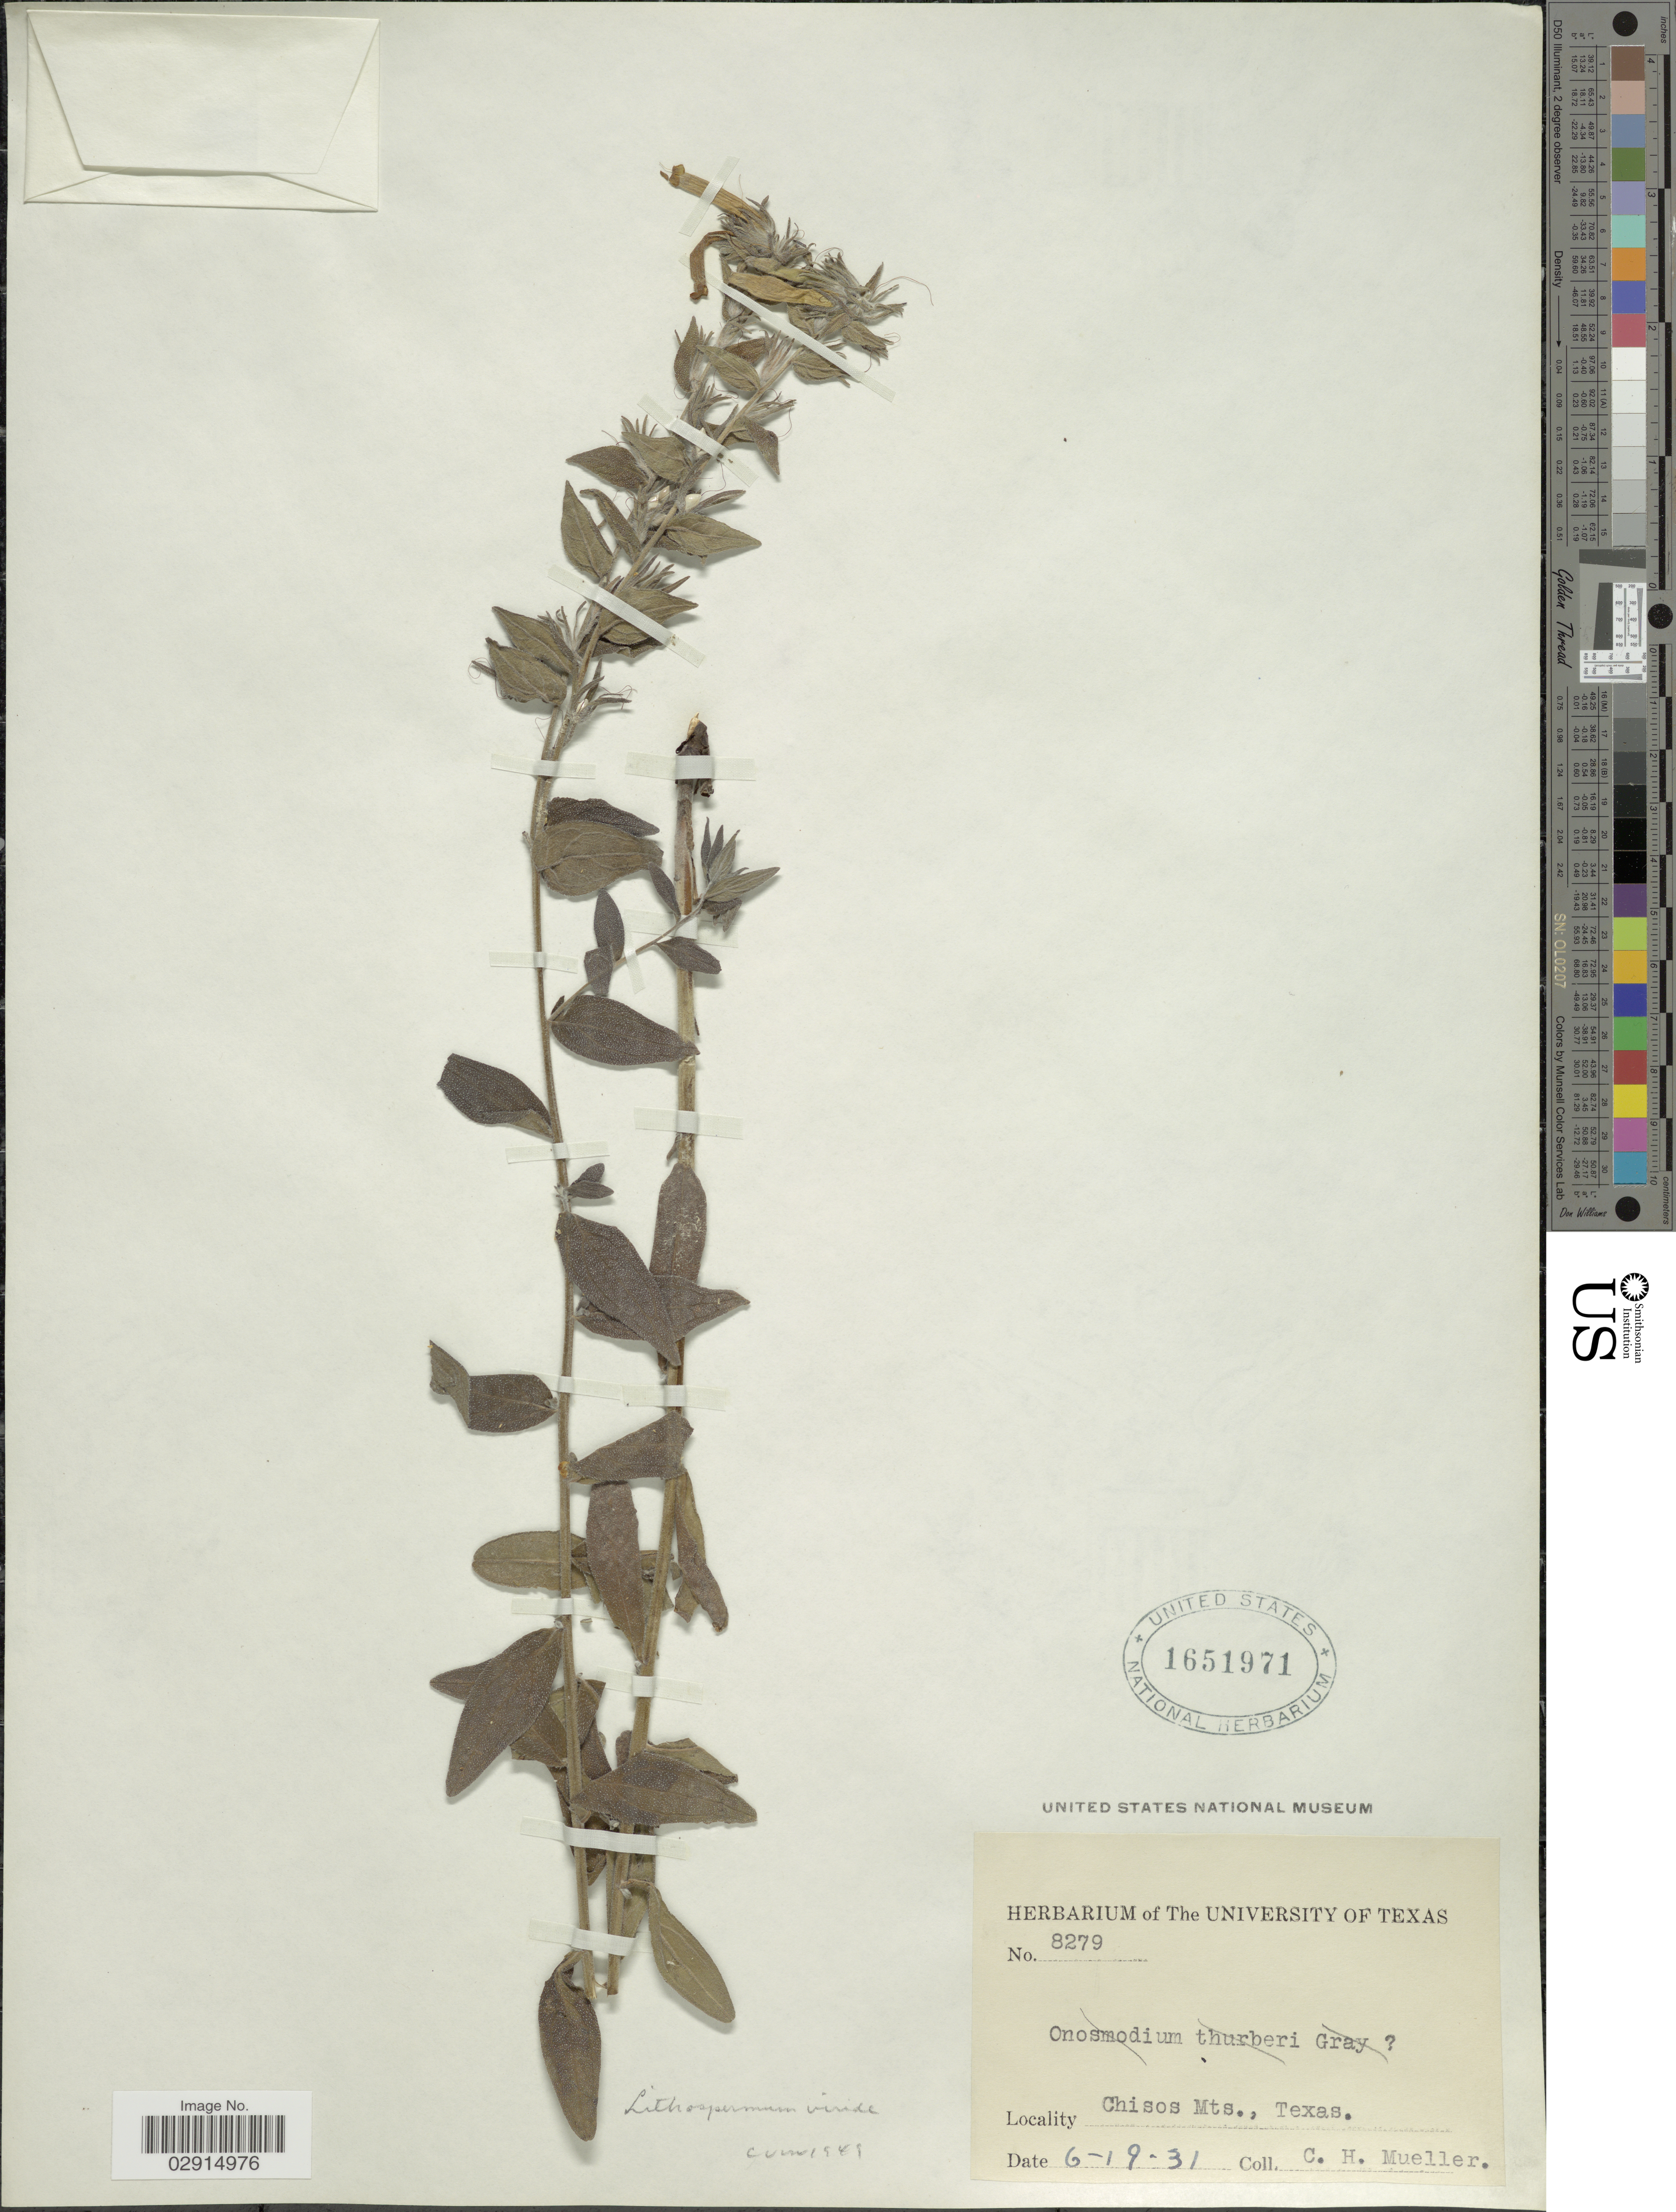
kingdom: Plantae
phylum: Tracheophyta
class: Magnoliopsida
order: Boraginales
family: Boraginaceae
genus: Lithospermum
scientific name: Lithospermum viride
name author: Greene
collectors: C. H. Mueller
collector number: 8279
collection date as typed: Transcribed d/m/y: 19/6/31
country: United States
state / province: Texas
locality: Chisos Mts., Texas.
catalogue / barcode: US 1651971